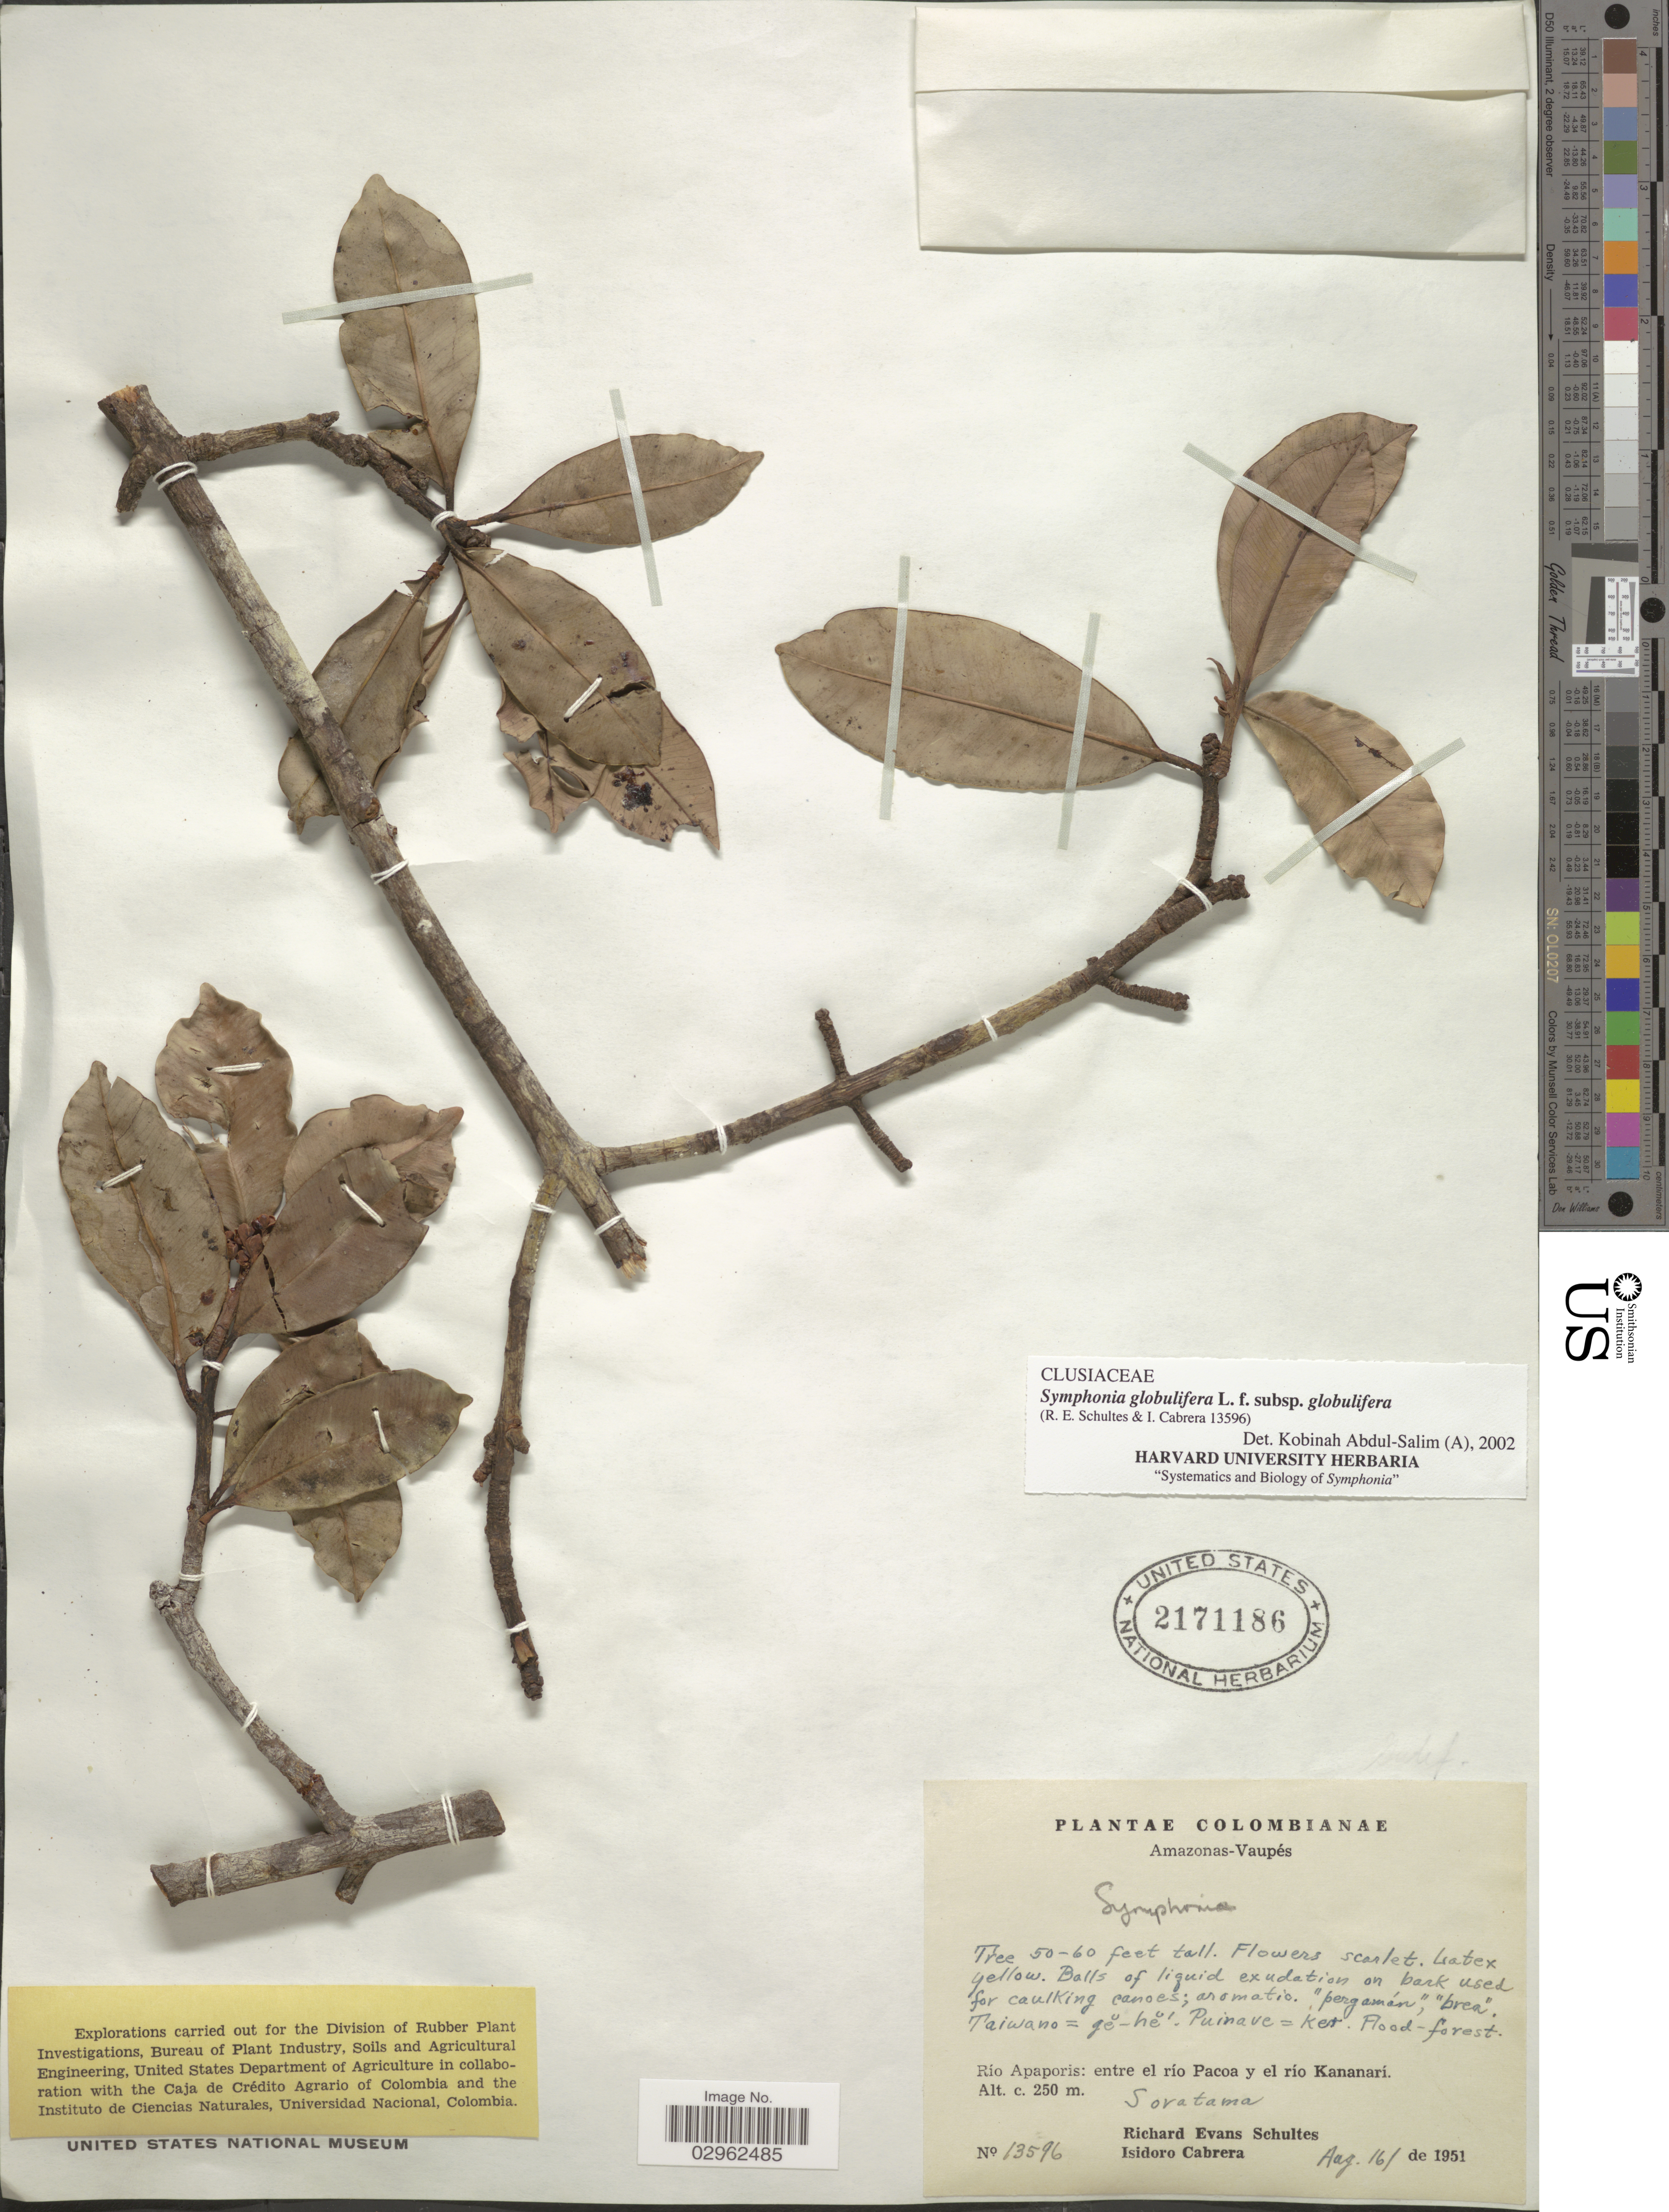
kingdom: Plantae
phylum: Tracheophyta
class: Magnoliopsida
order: Malpighiales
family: Clusiaceae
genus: Symphonia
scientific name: Symphonia globulifera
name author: L. f.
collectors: R. E. Schultes & I. Cabrera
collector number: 13596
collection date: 1951-08-16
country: Colombia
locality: Amazonas-Vaupés. Río Apaporis: entre el río Pacoa y el río Kananarí.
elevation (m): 250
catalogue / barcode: US 2171186